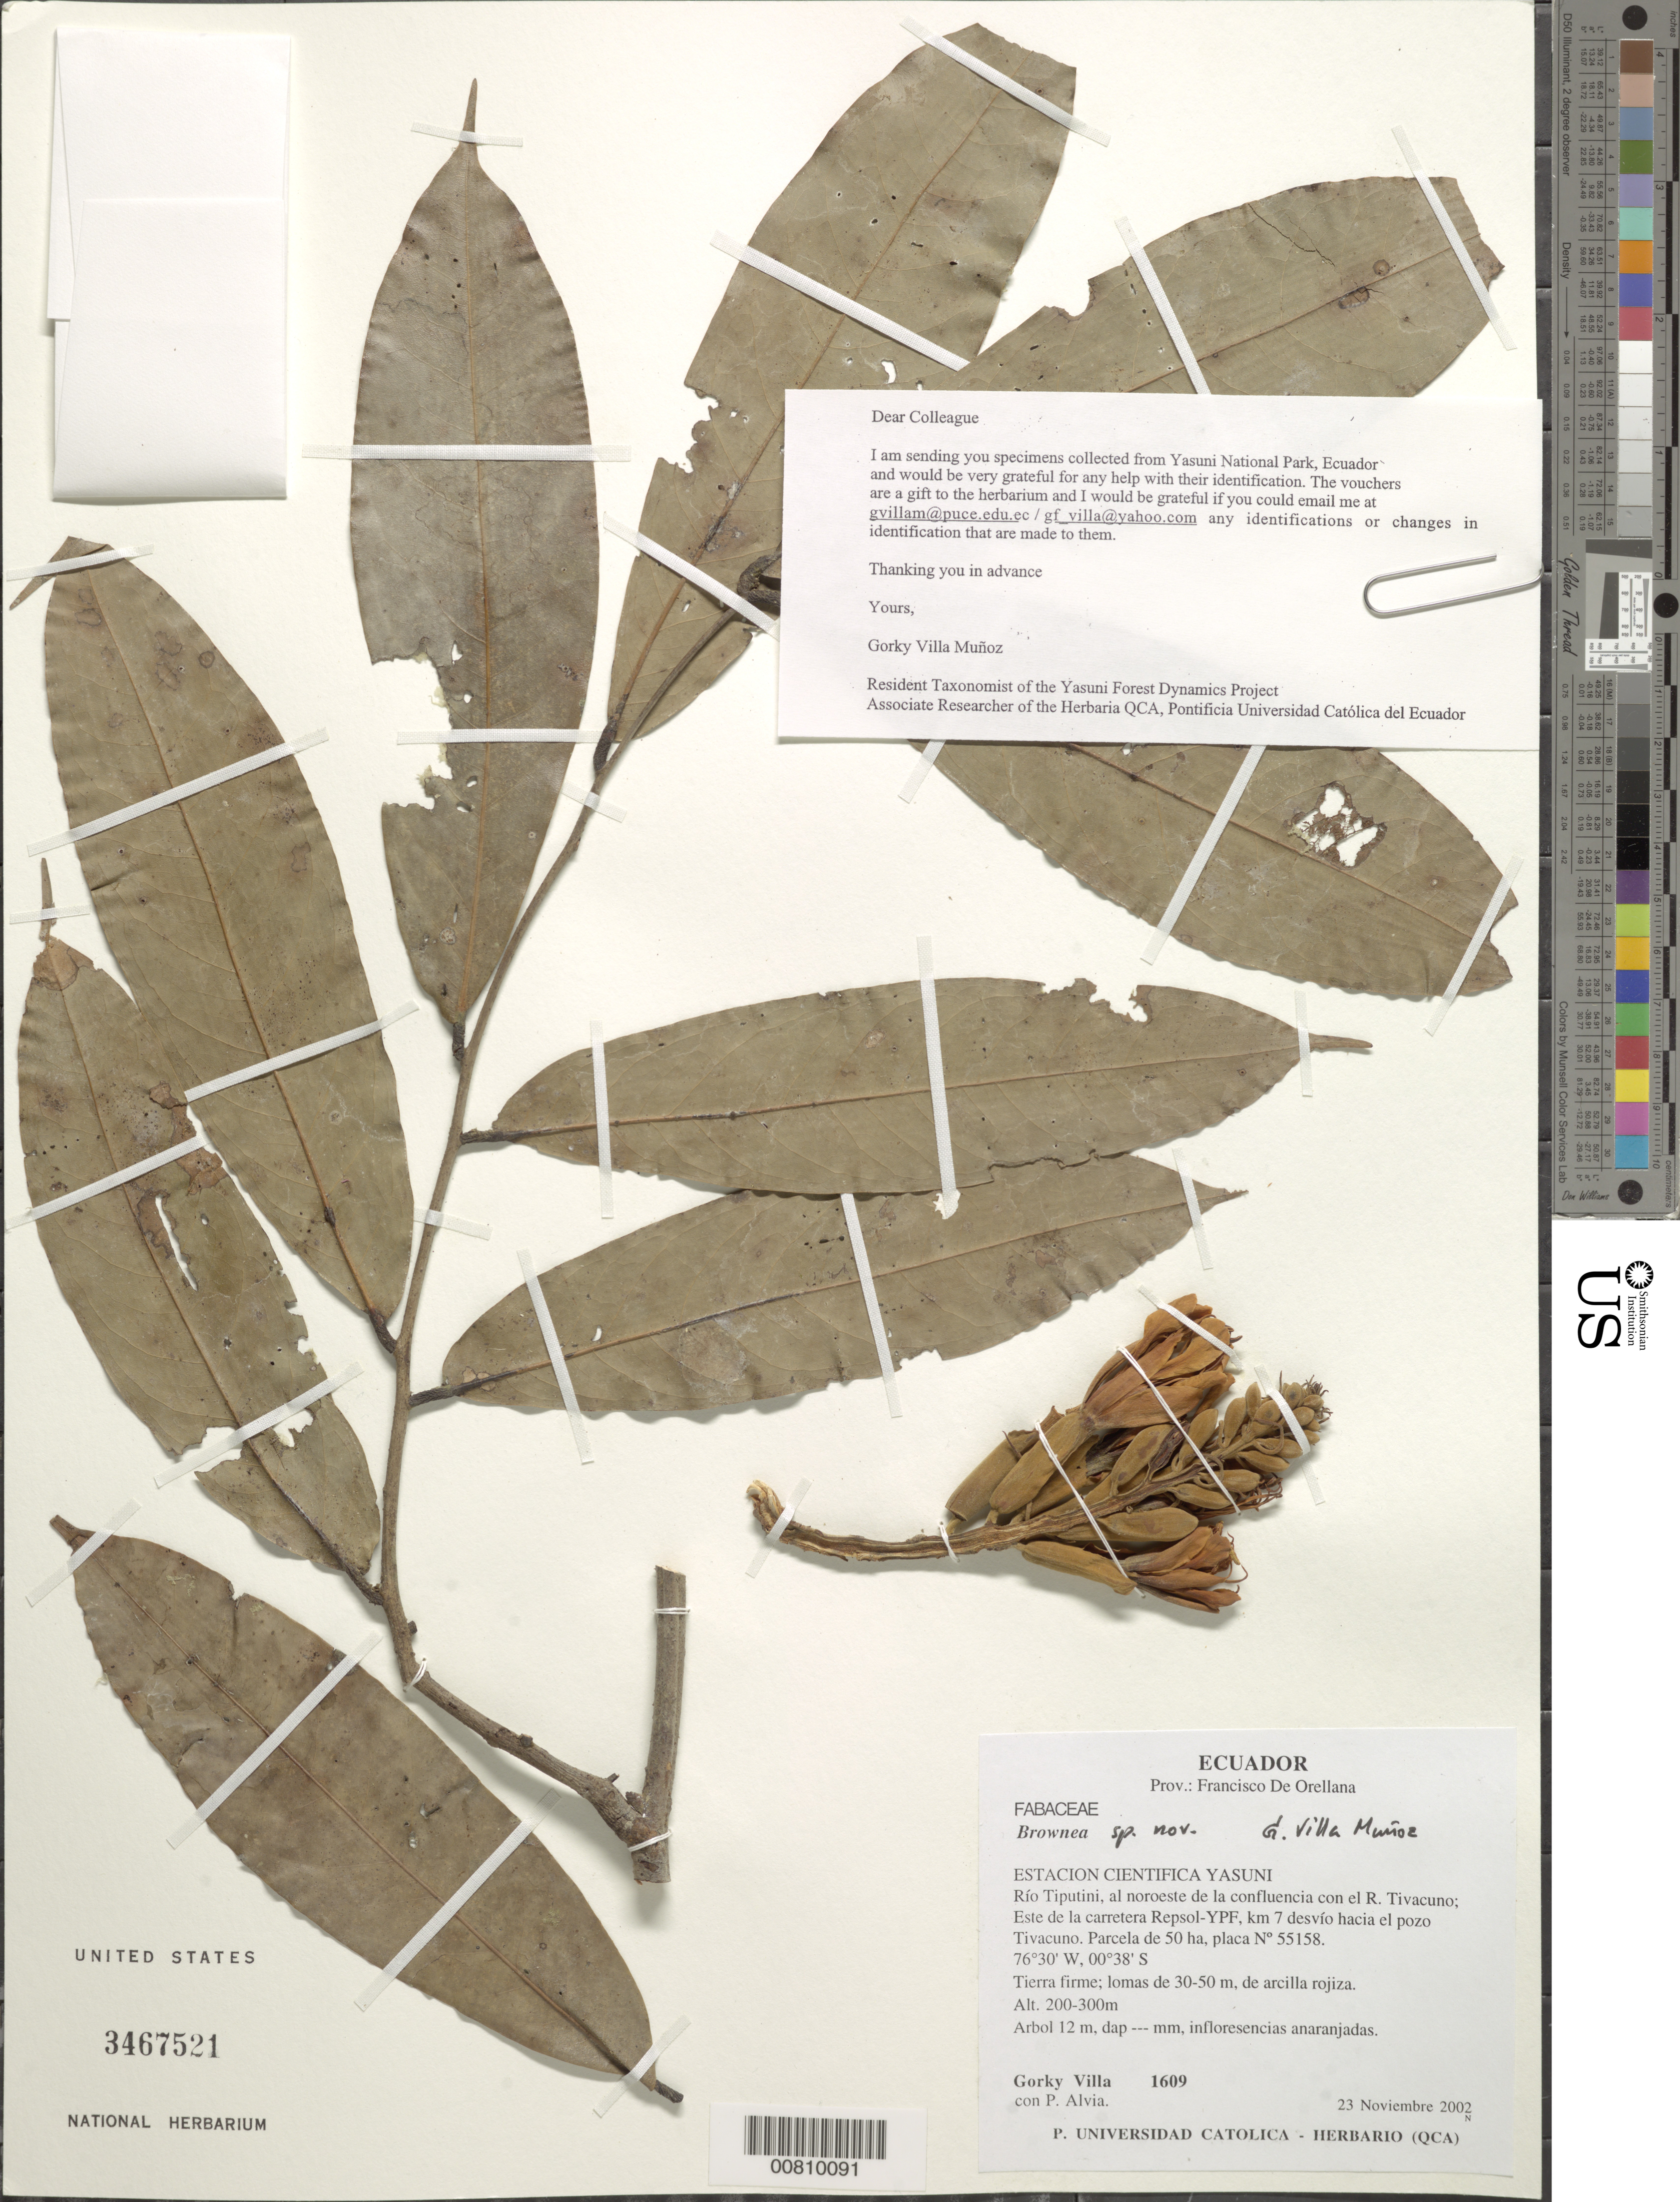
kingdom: Plantae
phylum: Tracheophyta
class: Magnoliopsida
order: Fabales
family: Fabaceae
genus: Brownea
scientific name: Brownea jaramilloi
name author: Á.J. Pérez & Klitg.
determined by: Santos-Silva, J.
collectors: G. Villa & P. Alvia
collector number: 1609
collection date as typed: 23 Nov 2002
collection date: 2002-11-23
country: Ecuador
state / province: Napo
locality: Yasuni National Park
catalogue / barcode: US 3467521